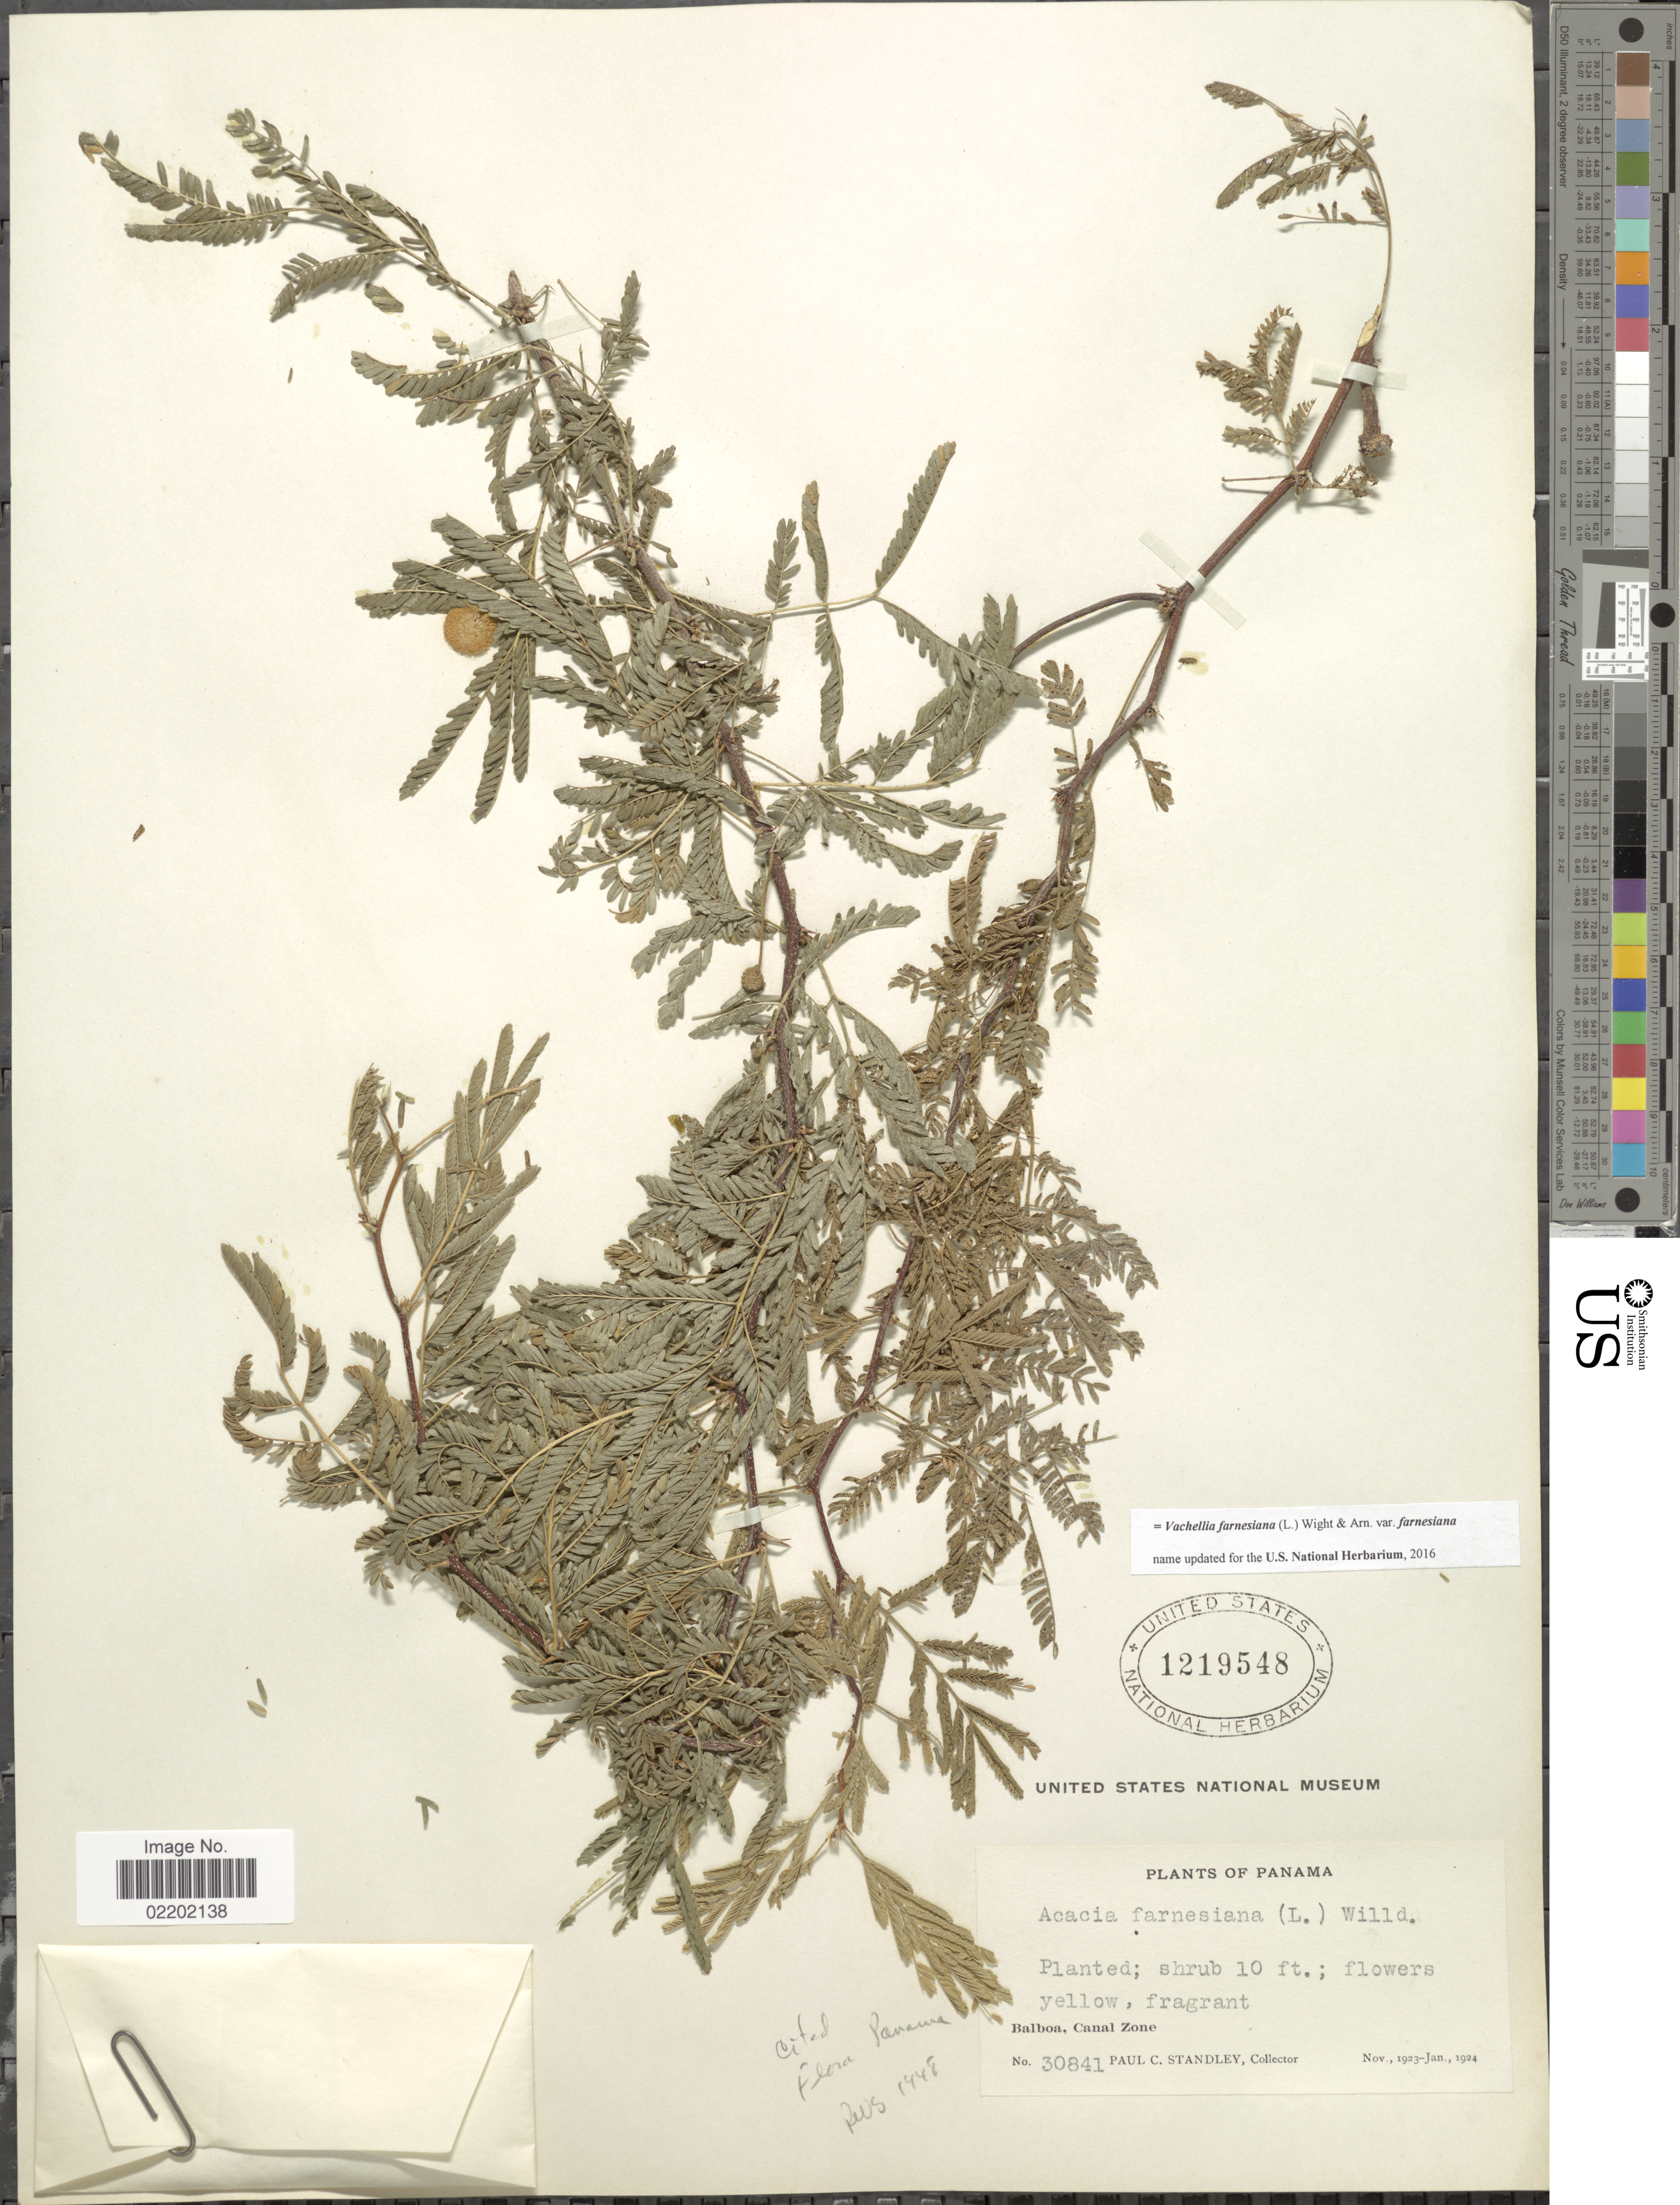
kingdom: Plantae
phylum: Tracheophyta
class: Magnoliopsida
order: Fabales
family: Fabaceae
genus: Vachellia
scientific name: Vachellia farnesiana var. farnesiana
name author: (L.) Wight & Arn.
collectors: P. C. Standley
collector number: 30841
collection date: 1923-11/1924-01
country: Panama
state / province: Colón / Panamá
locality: Balboa, Canal Zone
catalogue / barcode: US 1219548